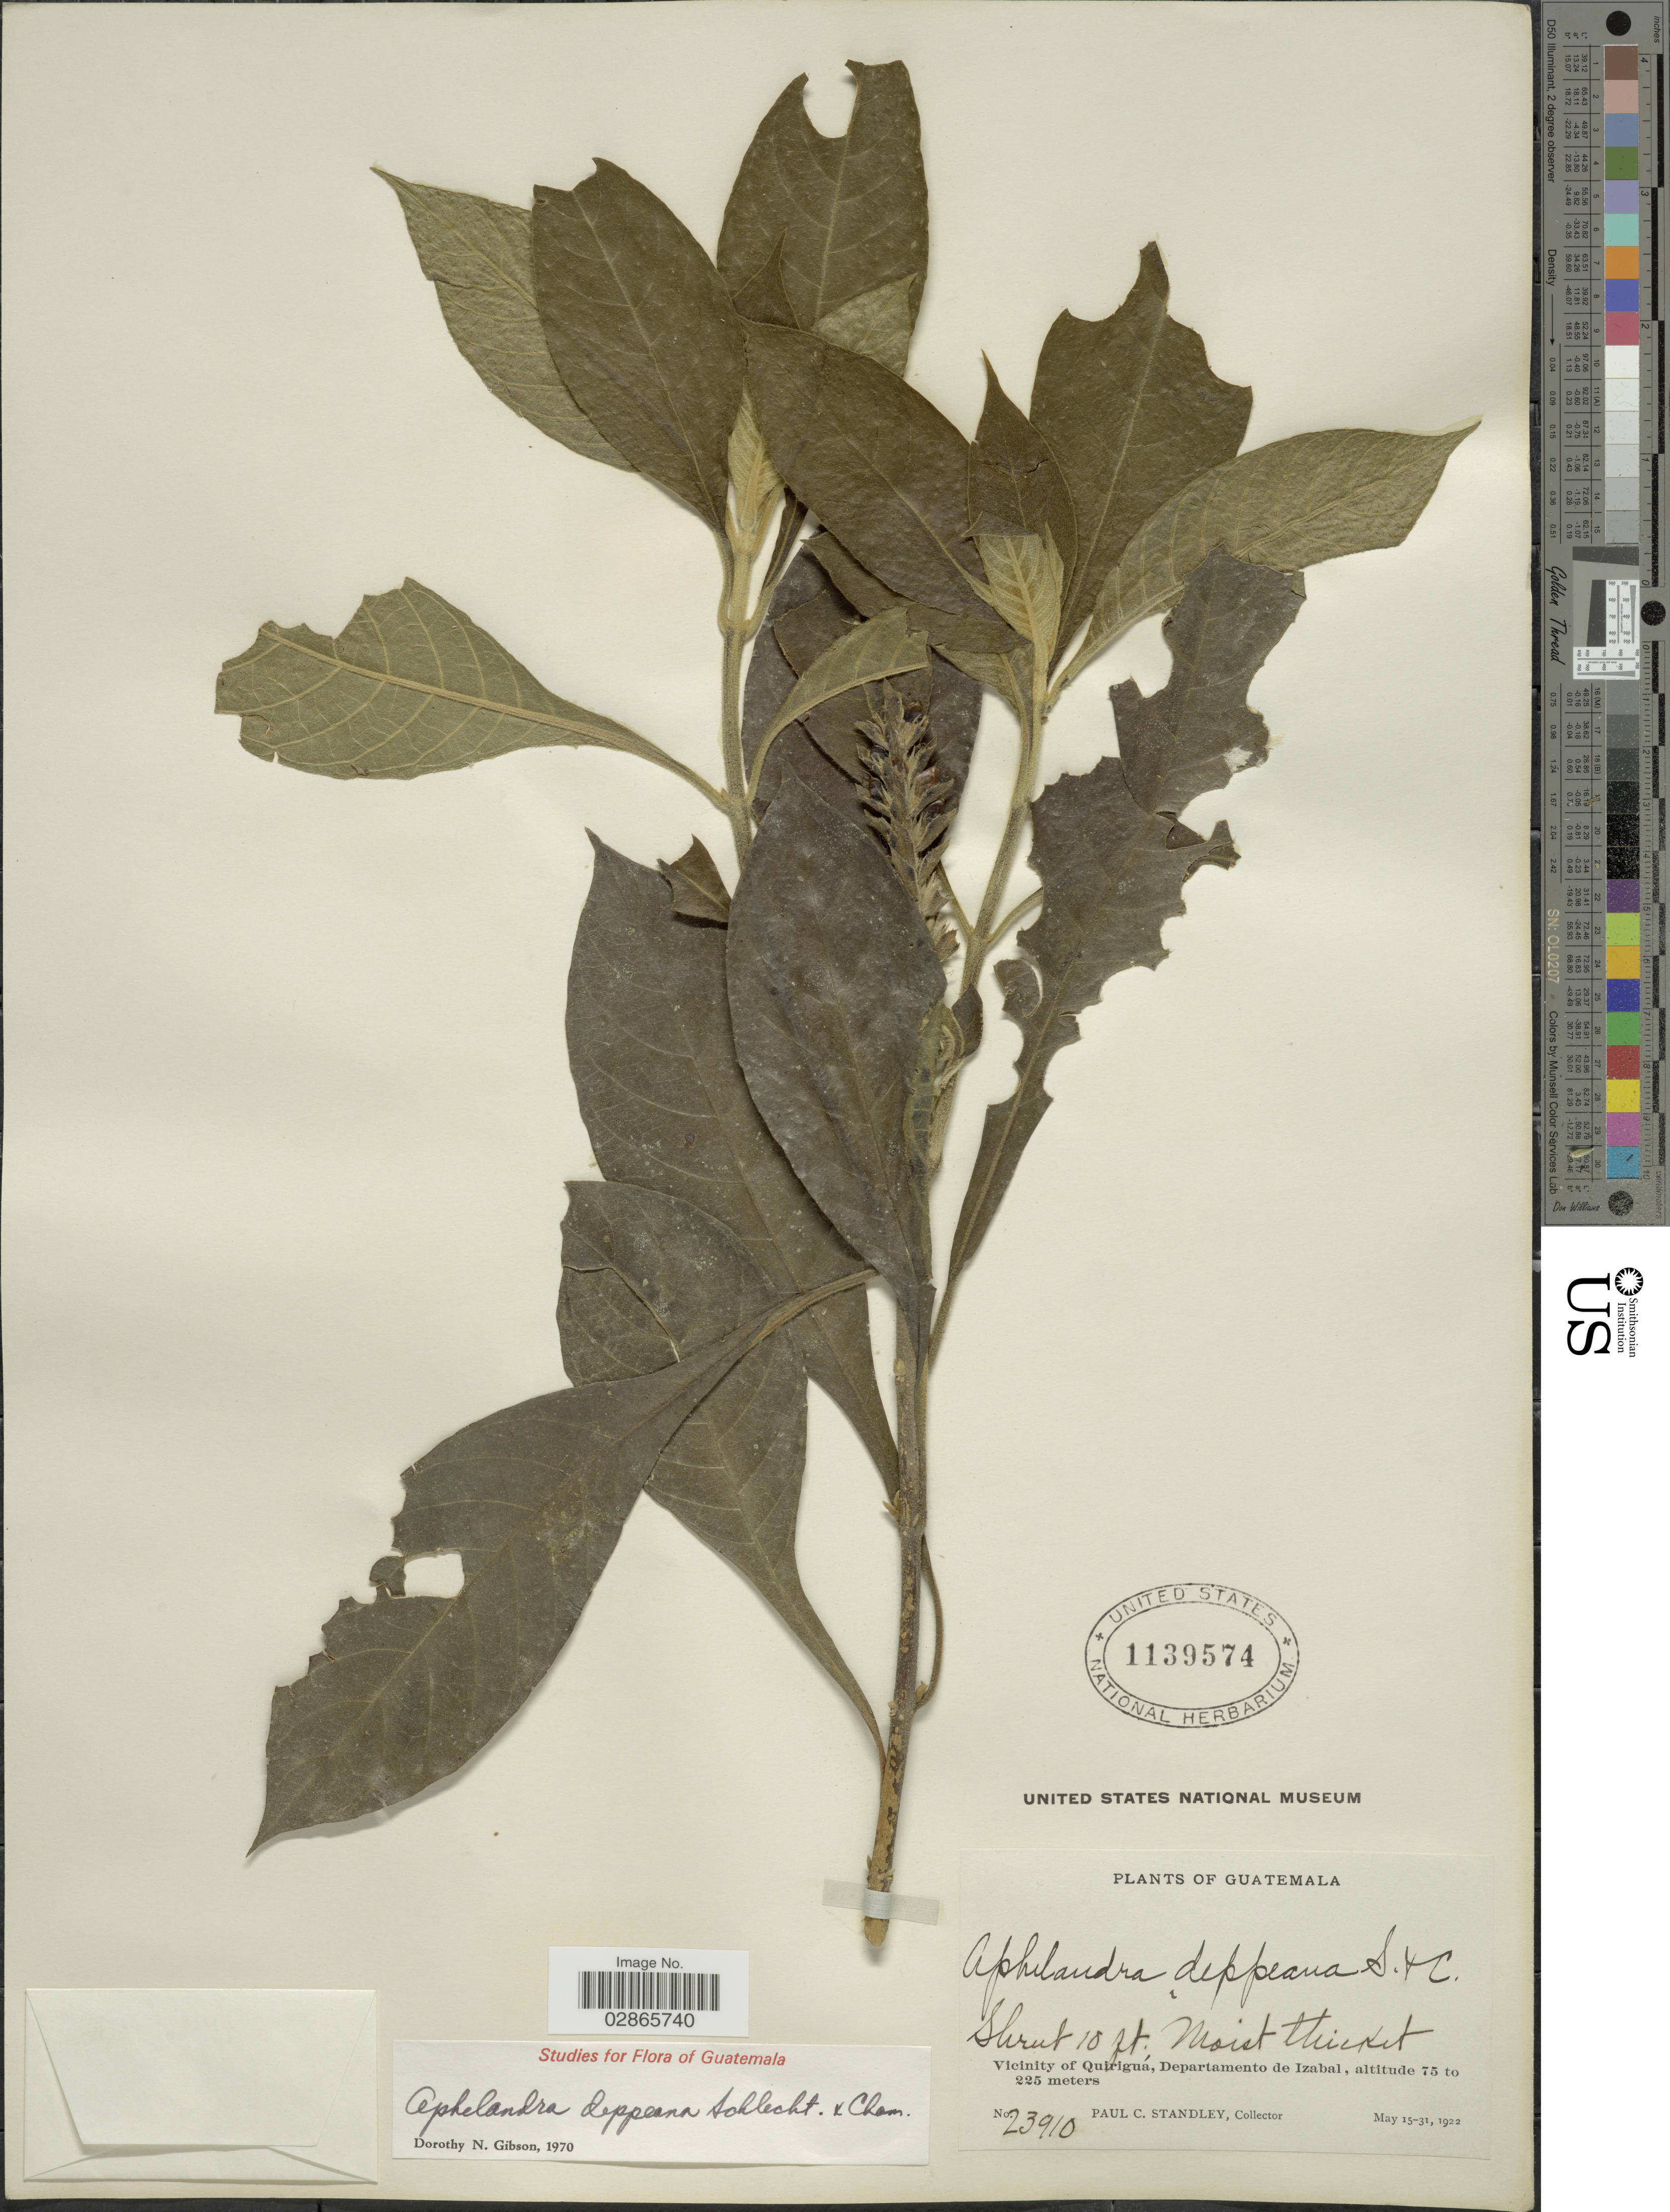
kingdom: Plantae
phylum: Tracheophyta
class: Magnoliopsida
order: Lamiales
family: Acanthaceae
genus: Aphelandra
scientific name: Aphelandra deppeana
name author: Schltdl. & Cham.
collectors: P. C. Standley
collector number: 23910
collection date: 1922-05-15/1922-05-31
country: Guatemala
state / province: Izabal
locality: Vicinity of Quiriguá, Departemento de Izabal.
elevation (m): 75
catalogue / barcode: US 1139574